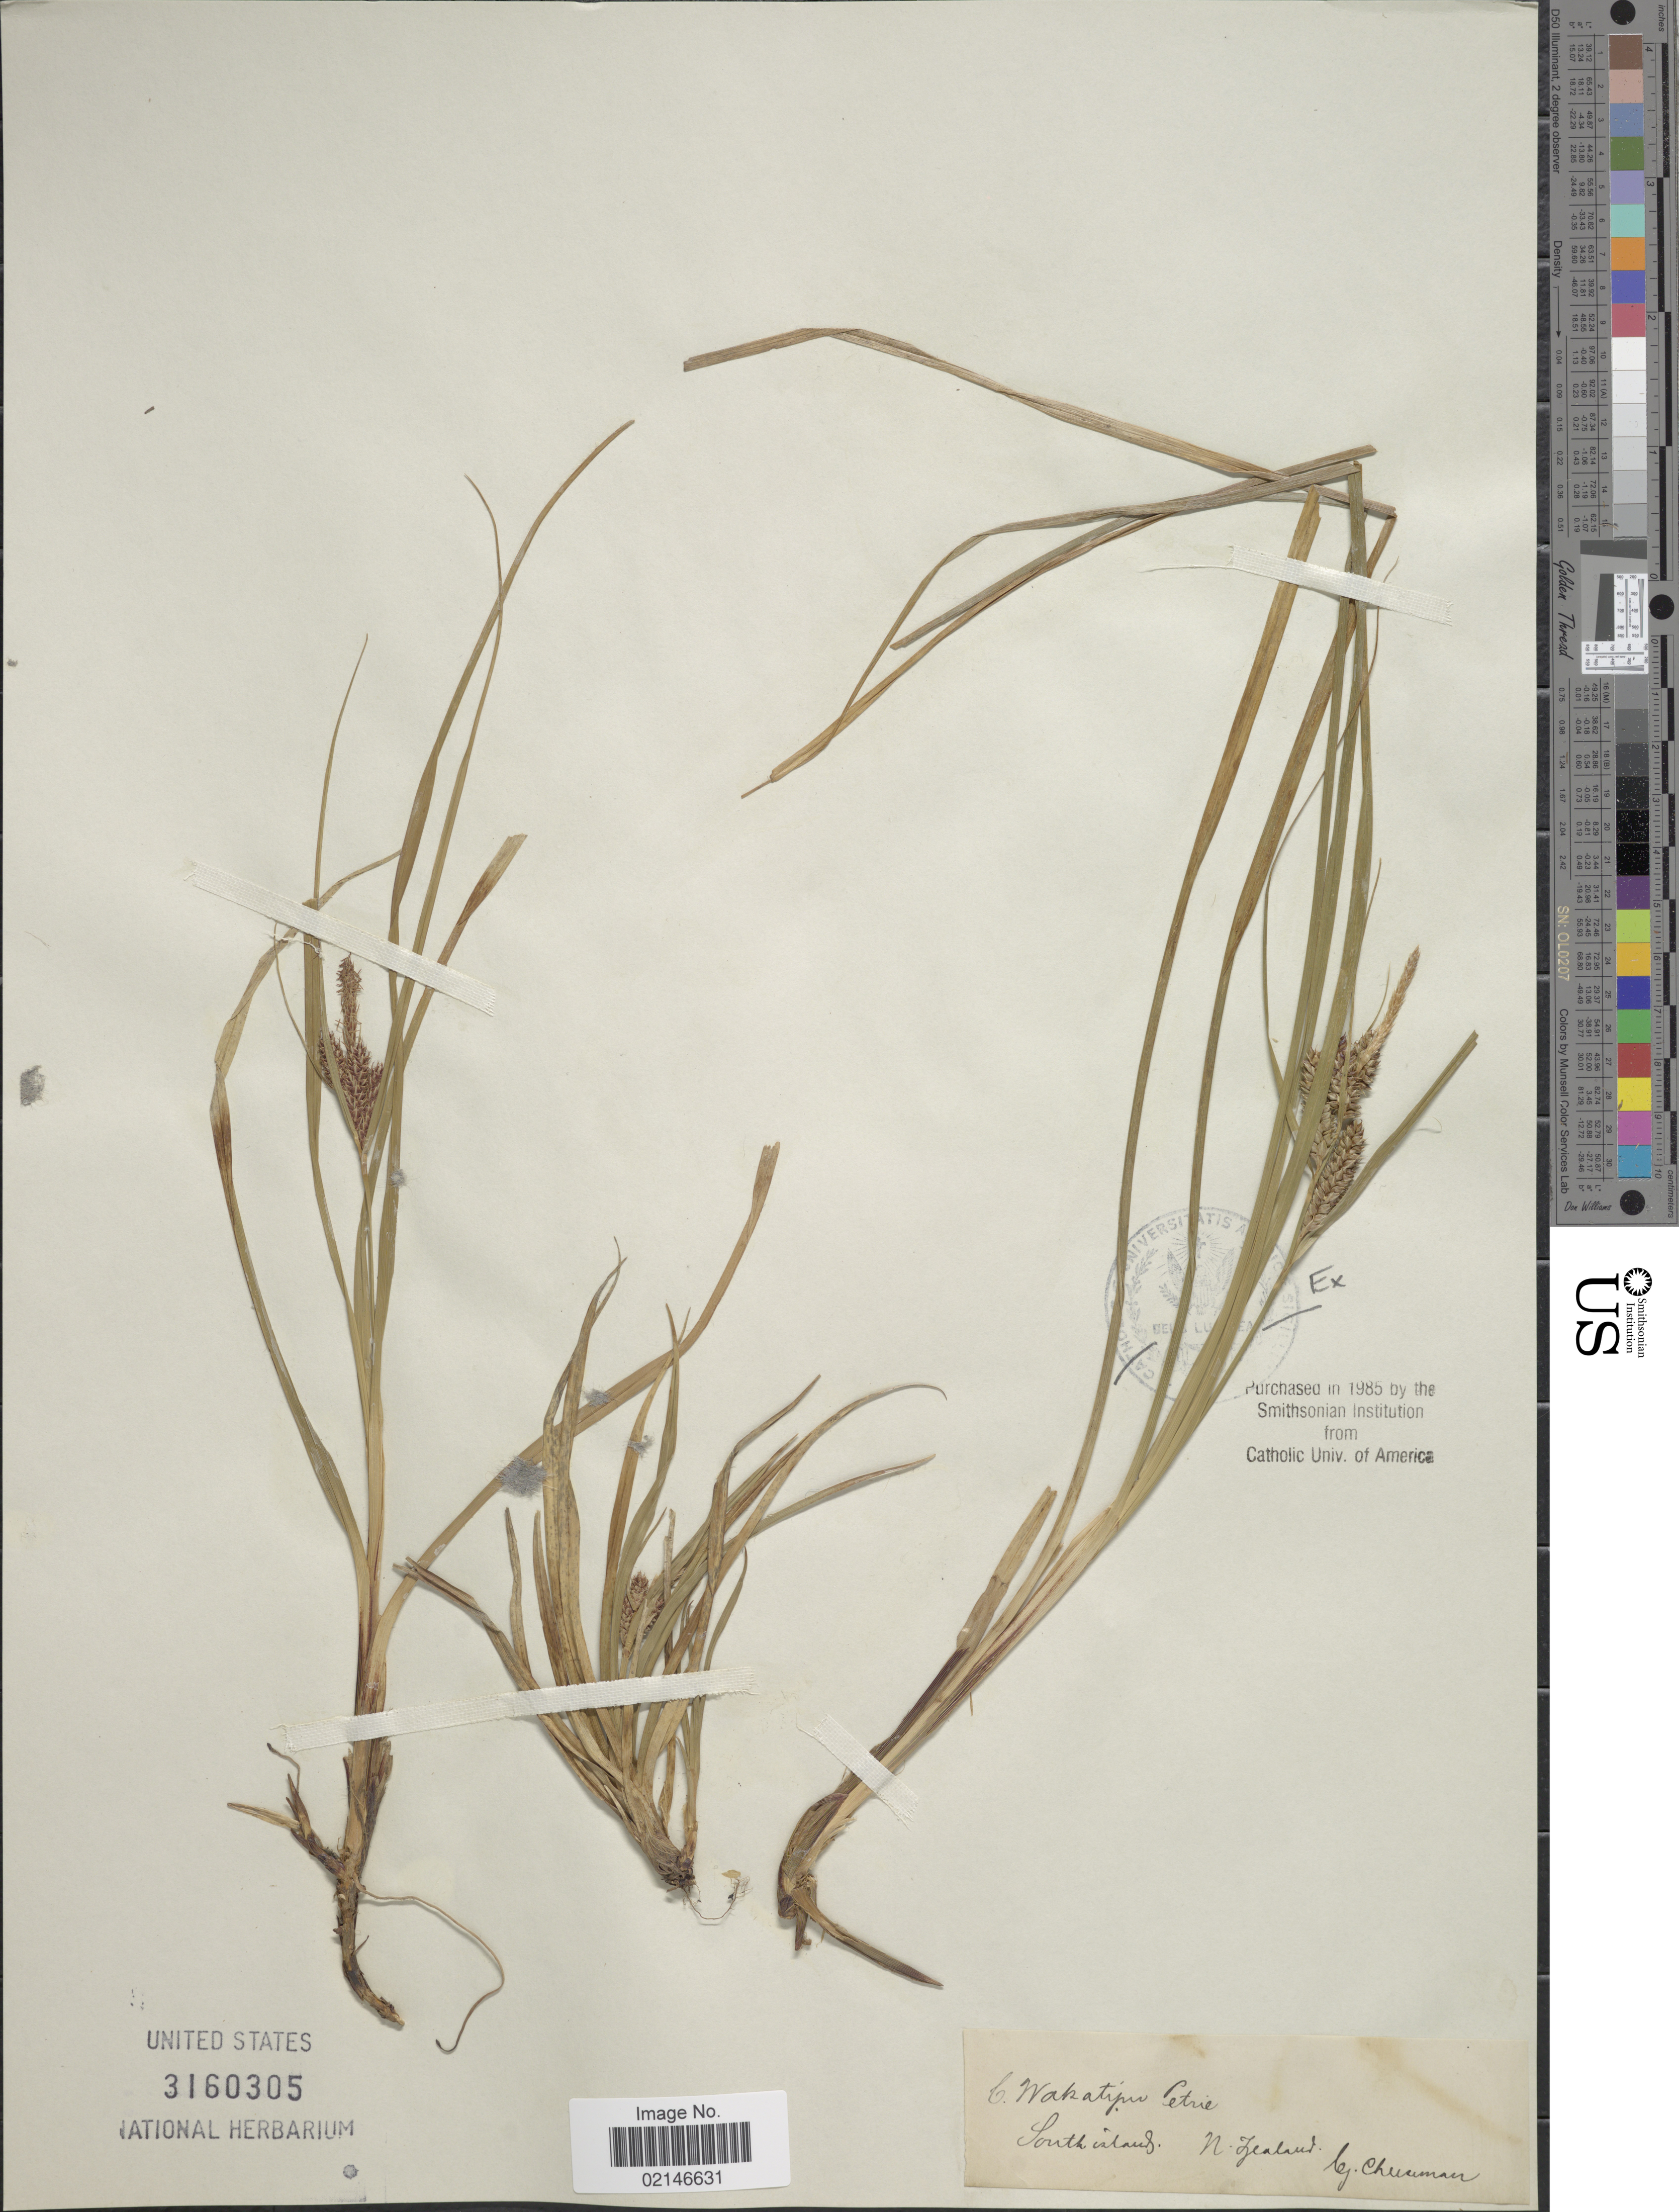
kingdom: Plantae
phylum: Tracheophyta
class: Liliopsida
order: Poales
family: Cyperaceae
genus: Carex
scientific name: Carex wakatipu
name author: Petrie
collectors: Cheeseman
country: New Zealand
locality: South Island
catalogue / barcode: US 3160305